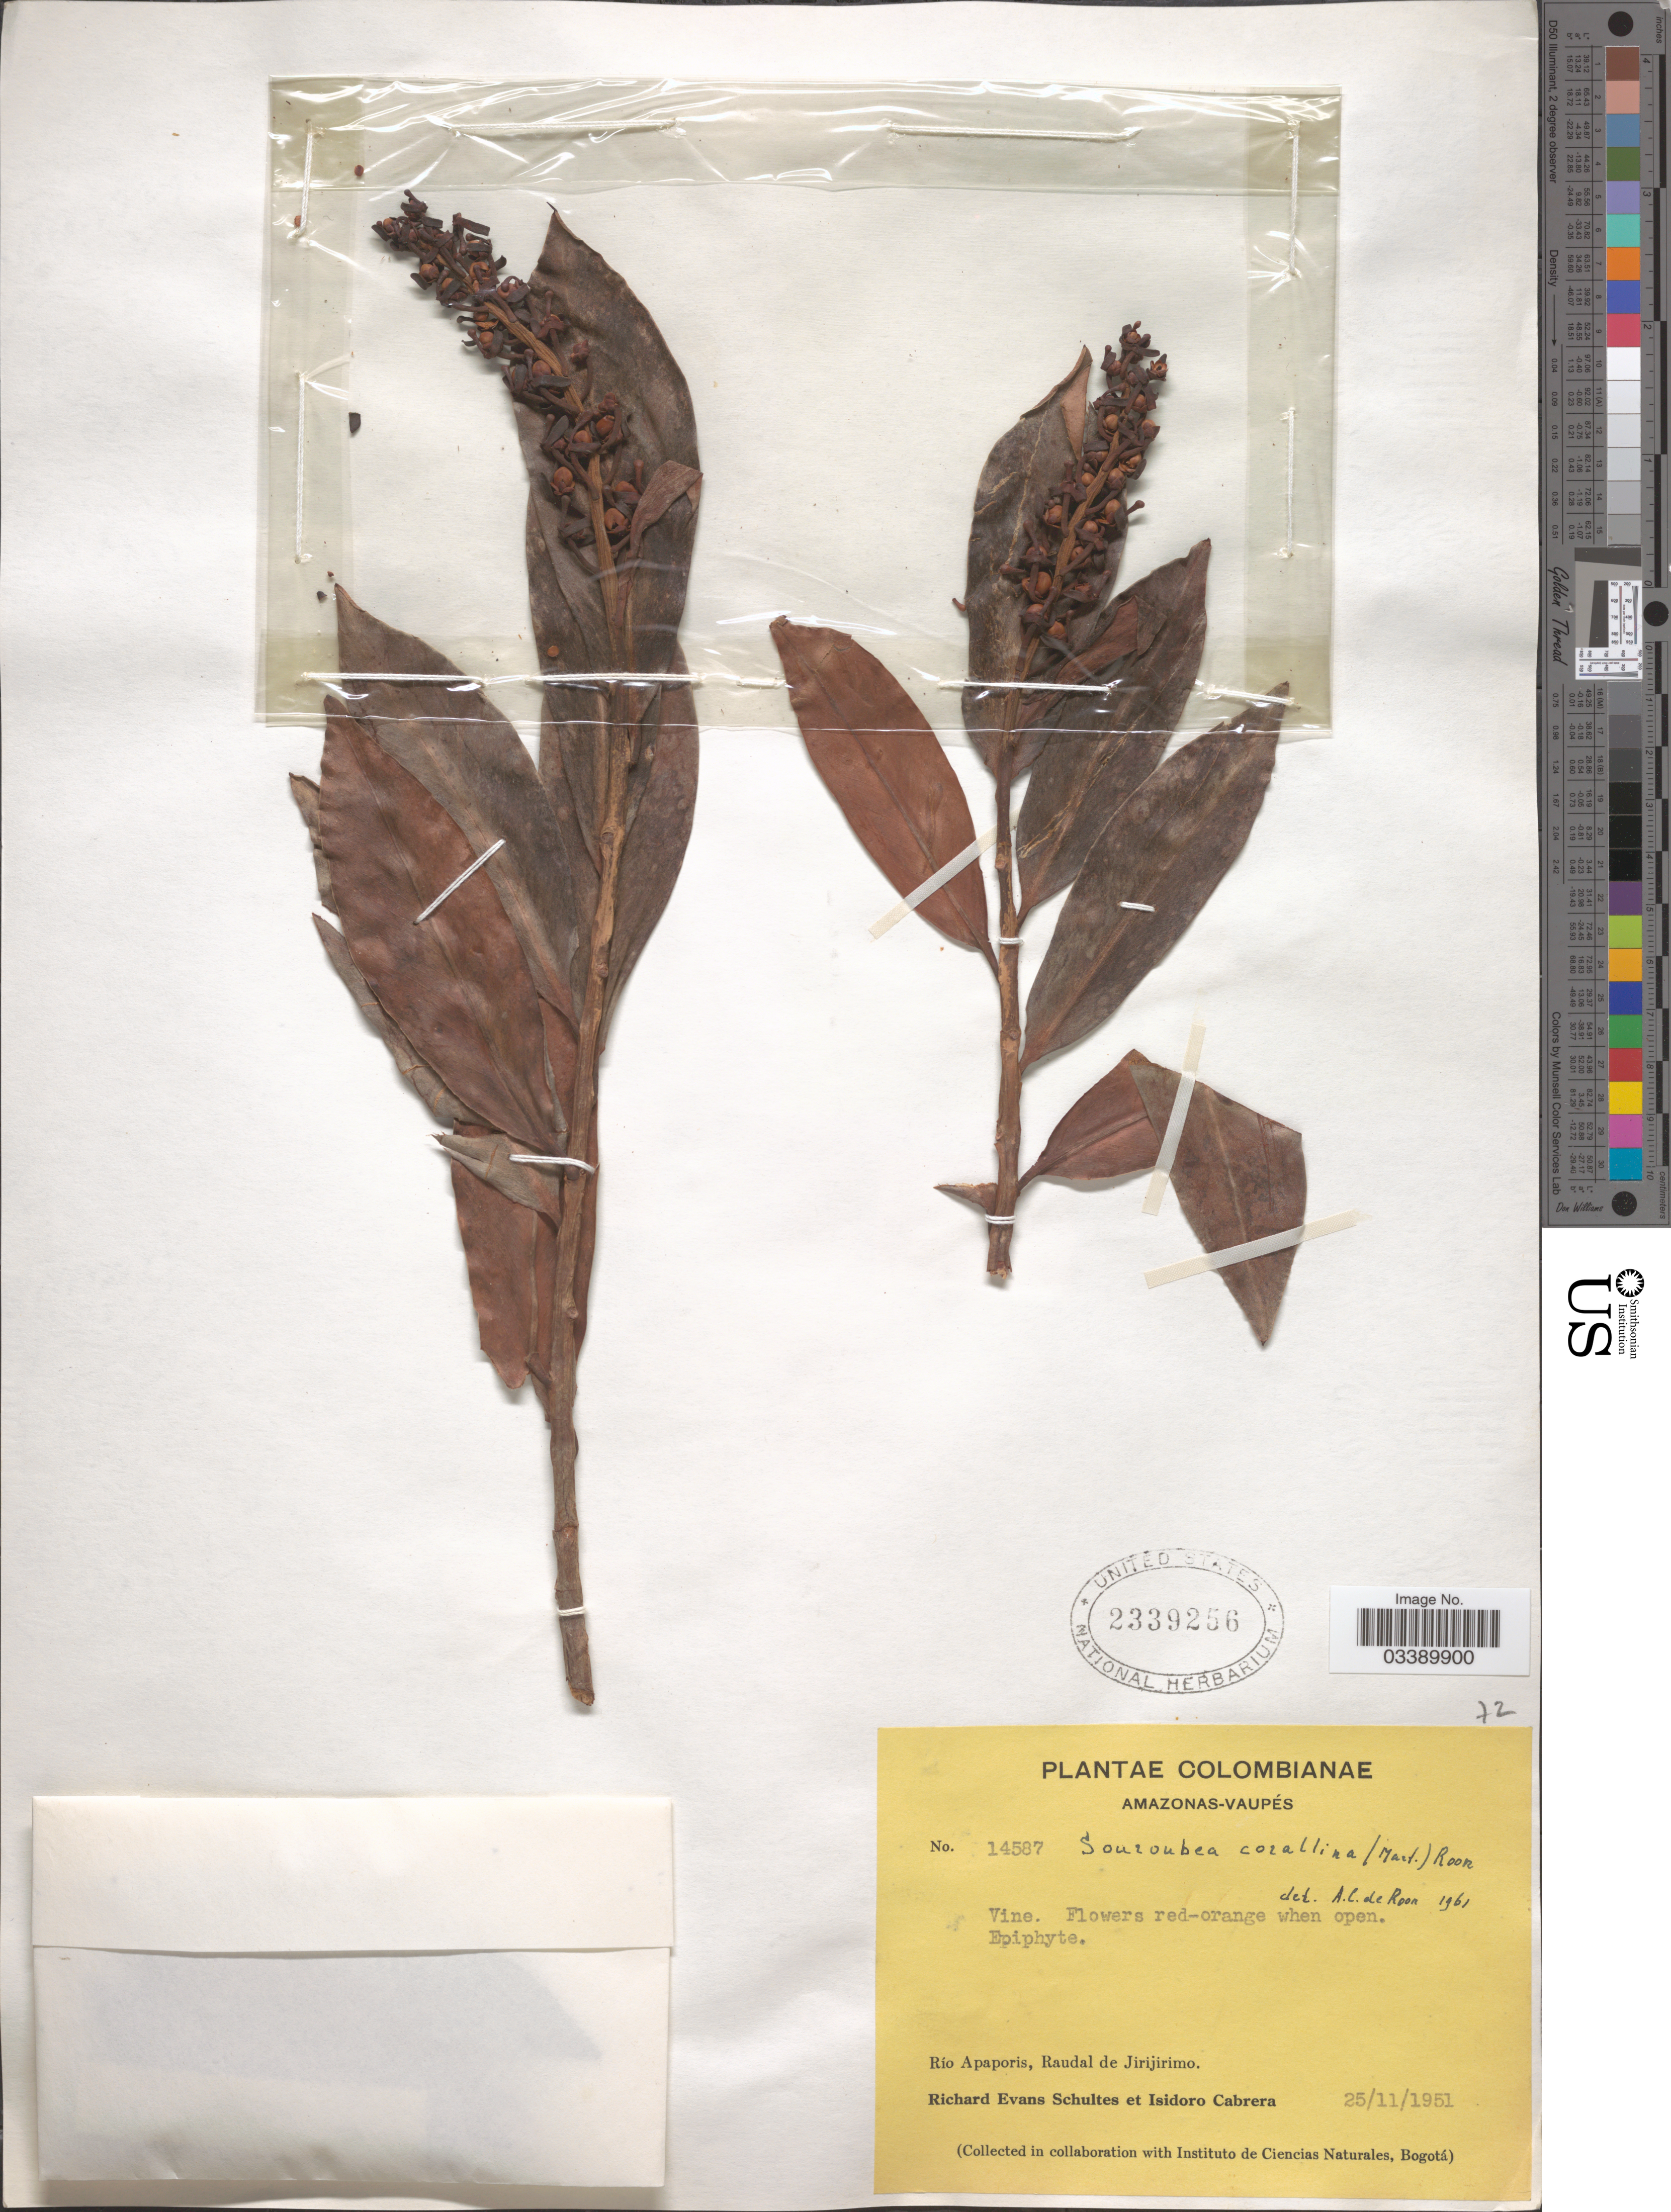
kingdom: Plantae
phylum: Tracheophyta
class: Magnoliopsida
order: Ericales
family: Marcgraviaceae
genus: Souroubea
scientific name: Souroubea corallina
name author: (Mart.) de Roon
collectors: R. E. Schultes & I. Cabrera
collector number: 14587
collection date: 1951-11-25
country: Colombia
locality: Amazonas - Vaupés. Río Apaporis, Raudal de Jirijirimo.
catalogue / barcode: US 2339256